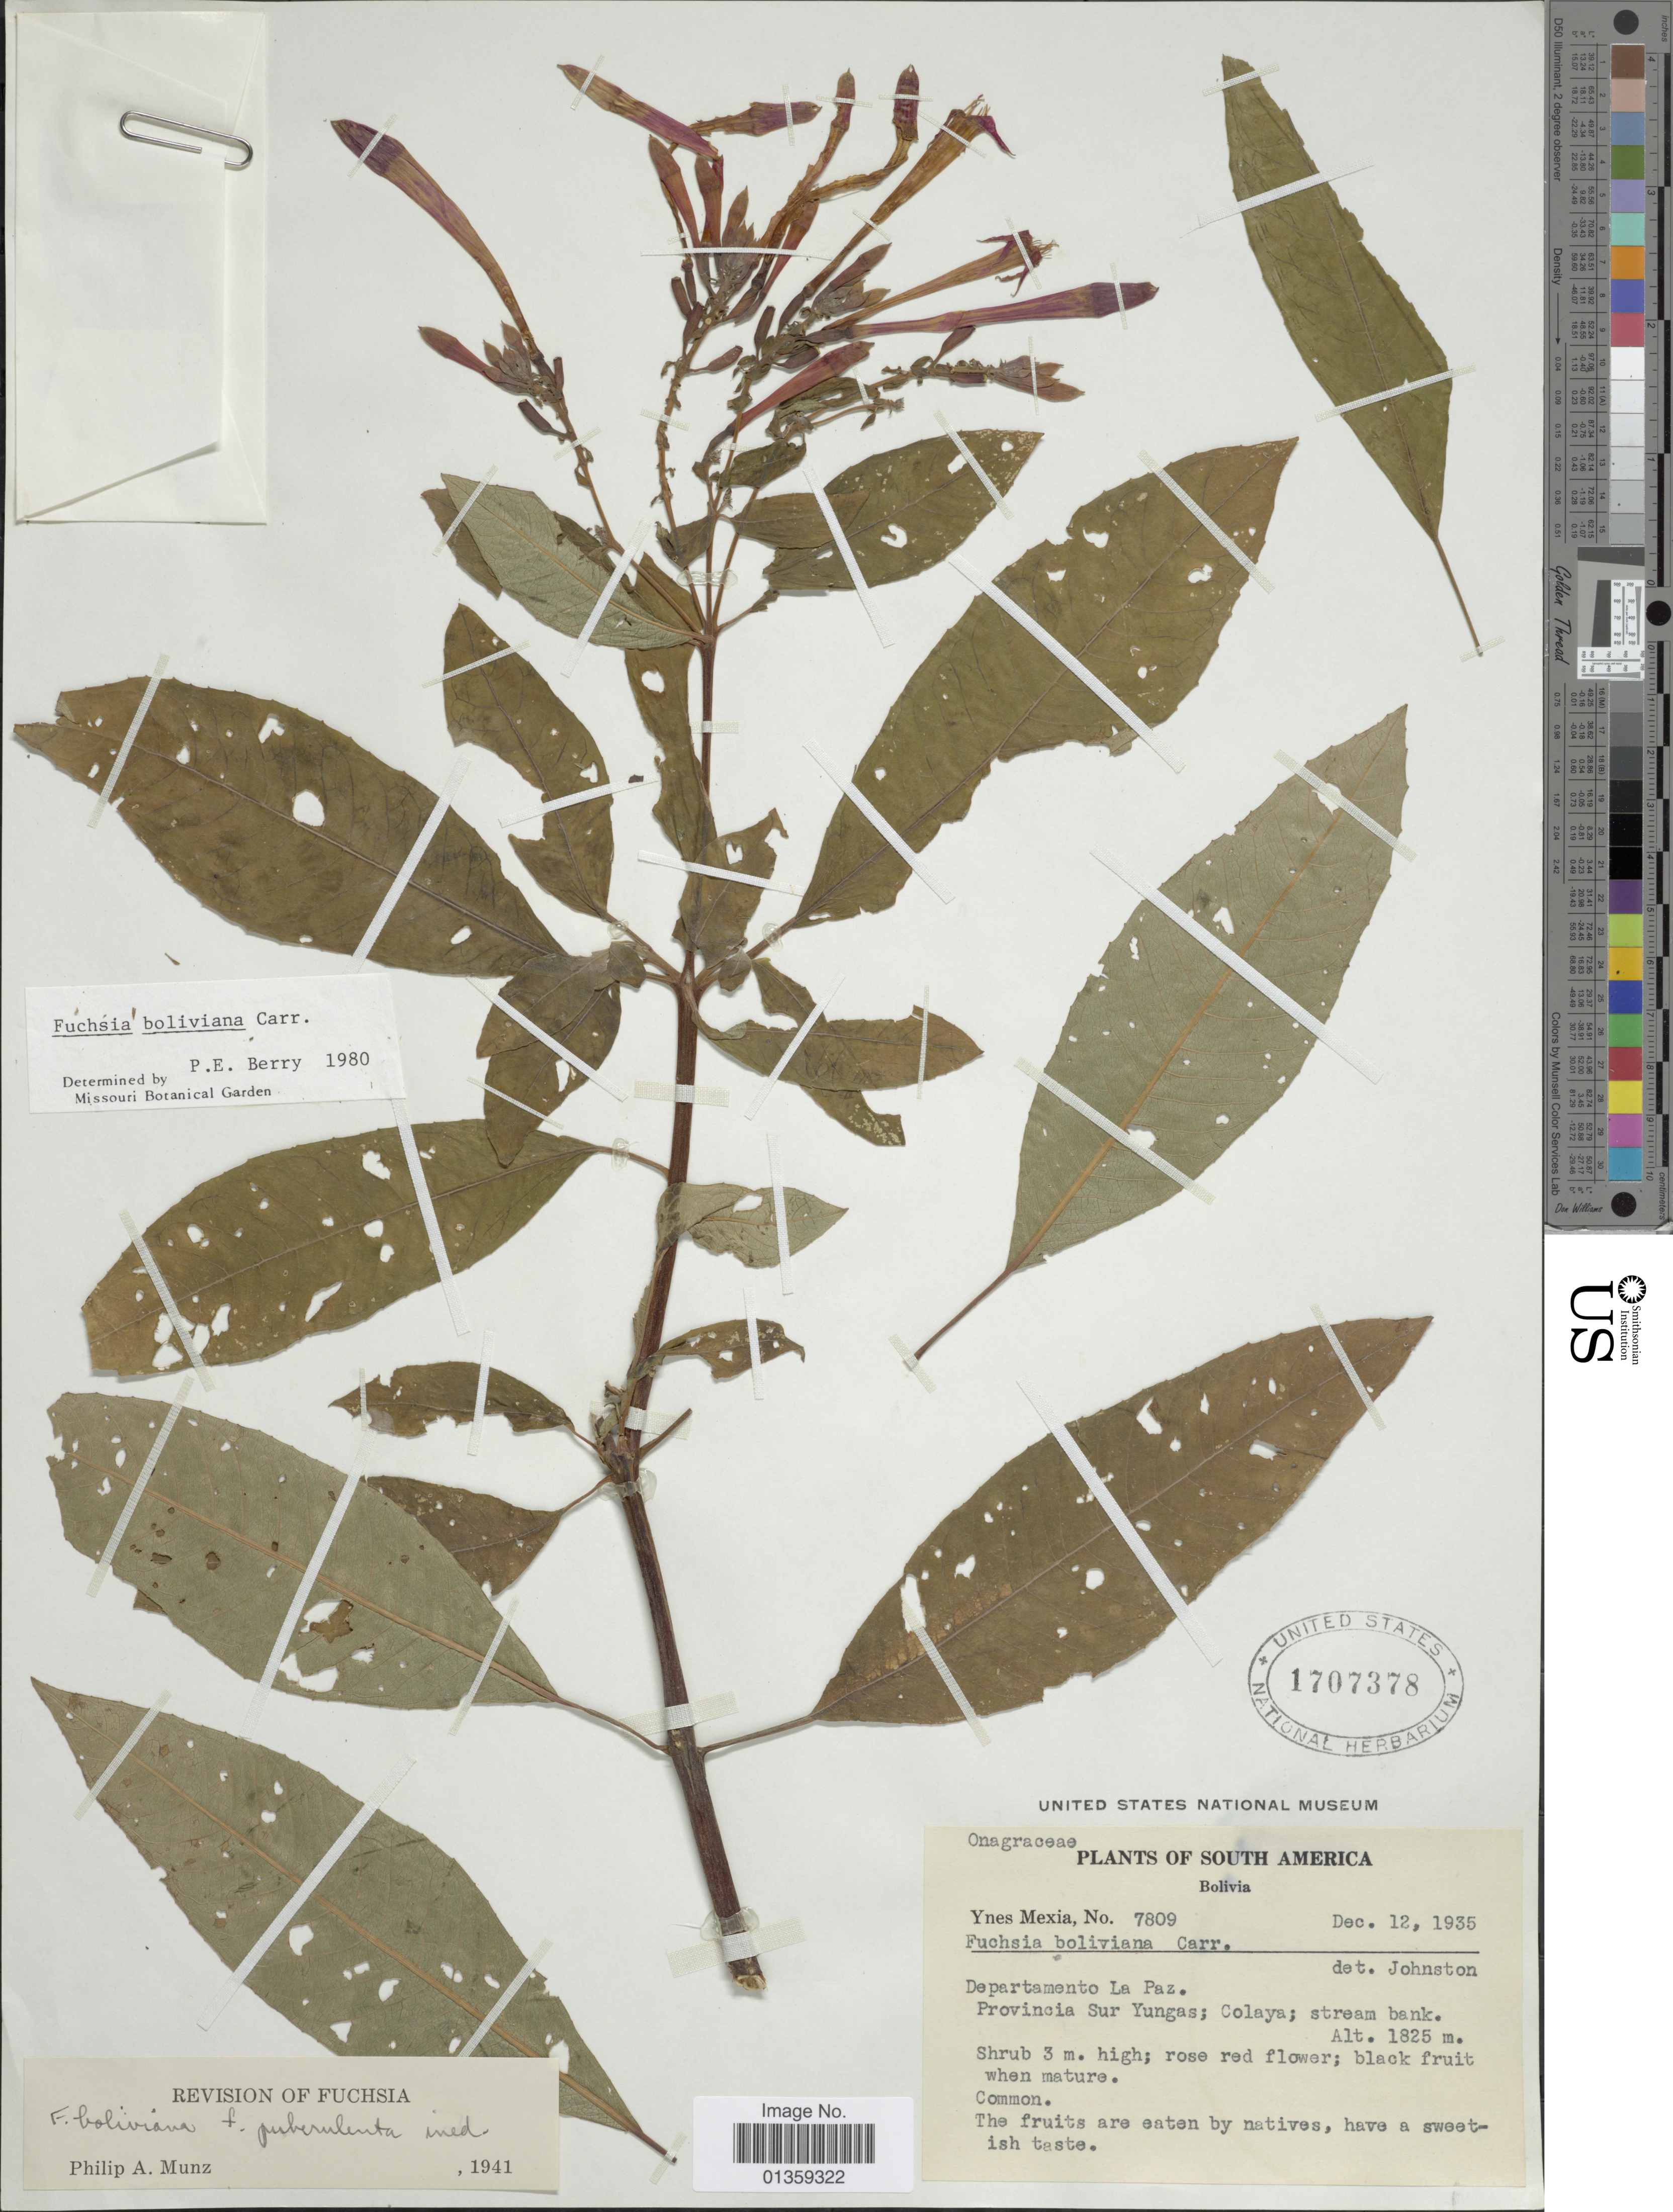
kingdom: Plantae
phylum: Tracheophyta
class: Magnoliopsida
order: Myrtales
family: Onagraceae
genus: Fuchsia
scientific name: Fuchsia boliviana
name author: Carrière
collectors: Y. Mexia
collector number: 7809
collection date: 1935-12-12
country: Bolivia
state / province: La Paz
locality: Provincia Sur Yungas; Colaya; stream bank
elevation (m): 1825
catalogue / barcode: US 1707378